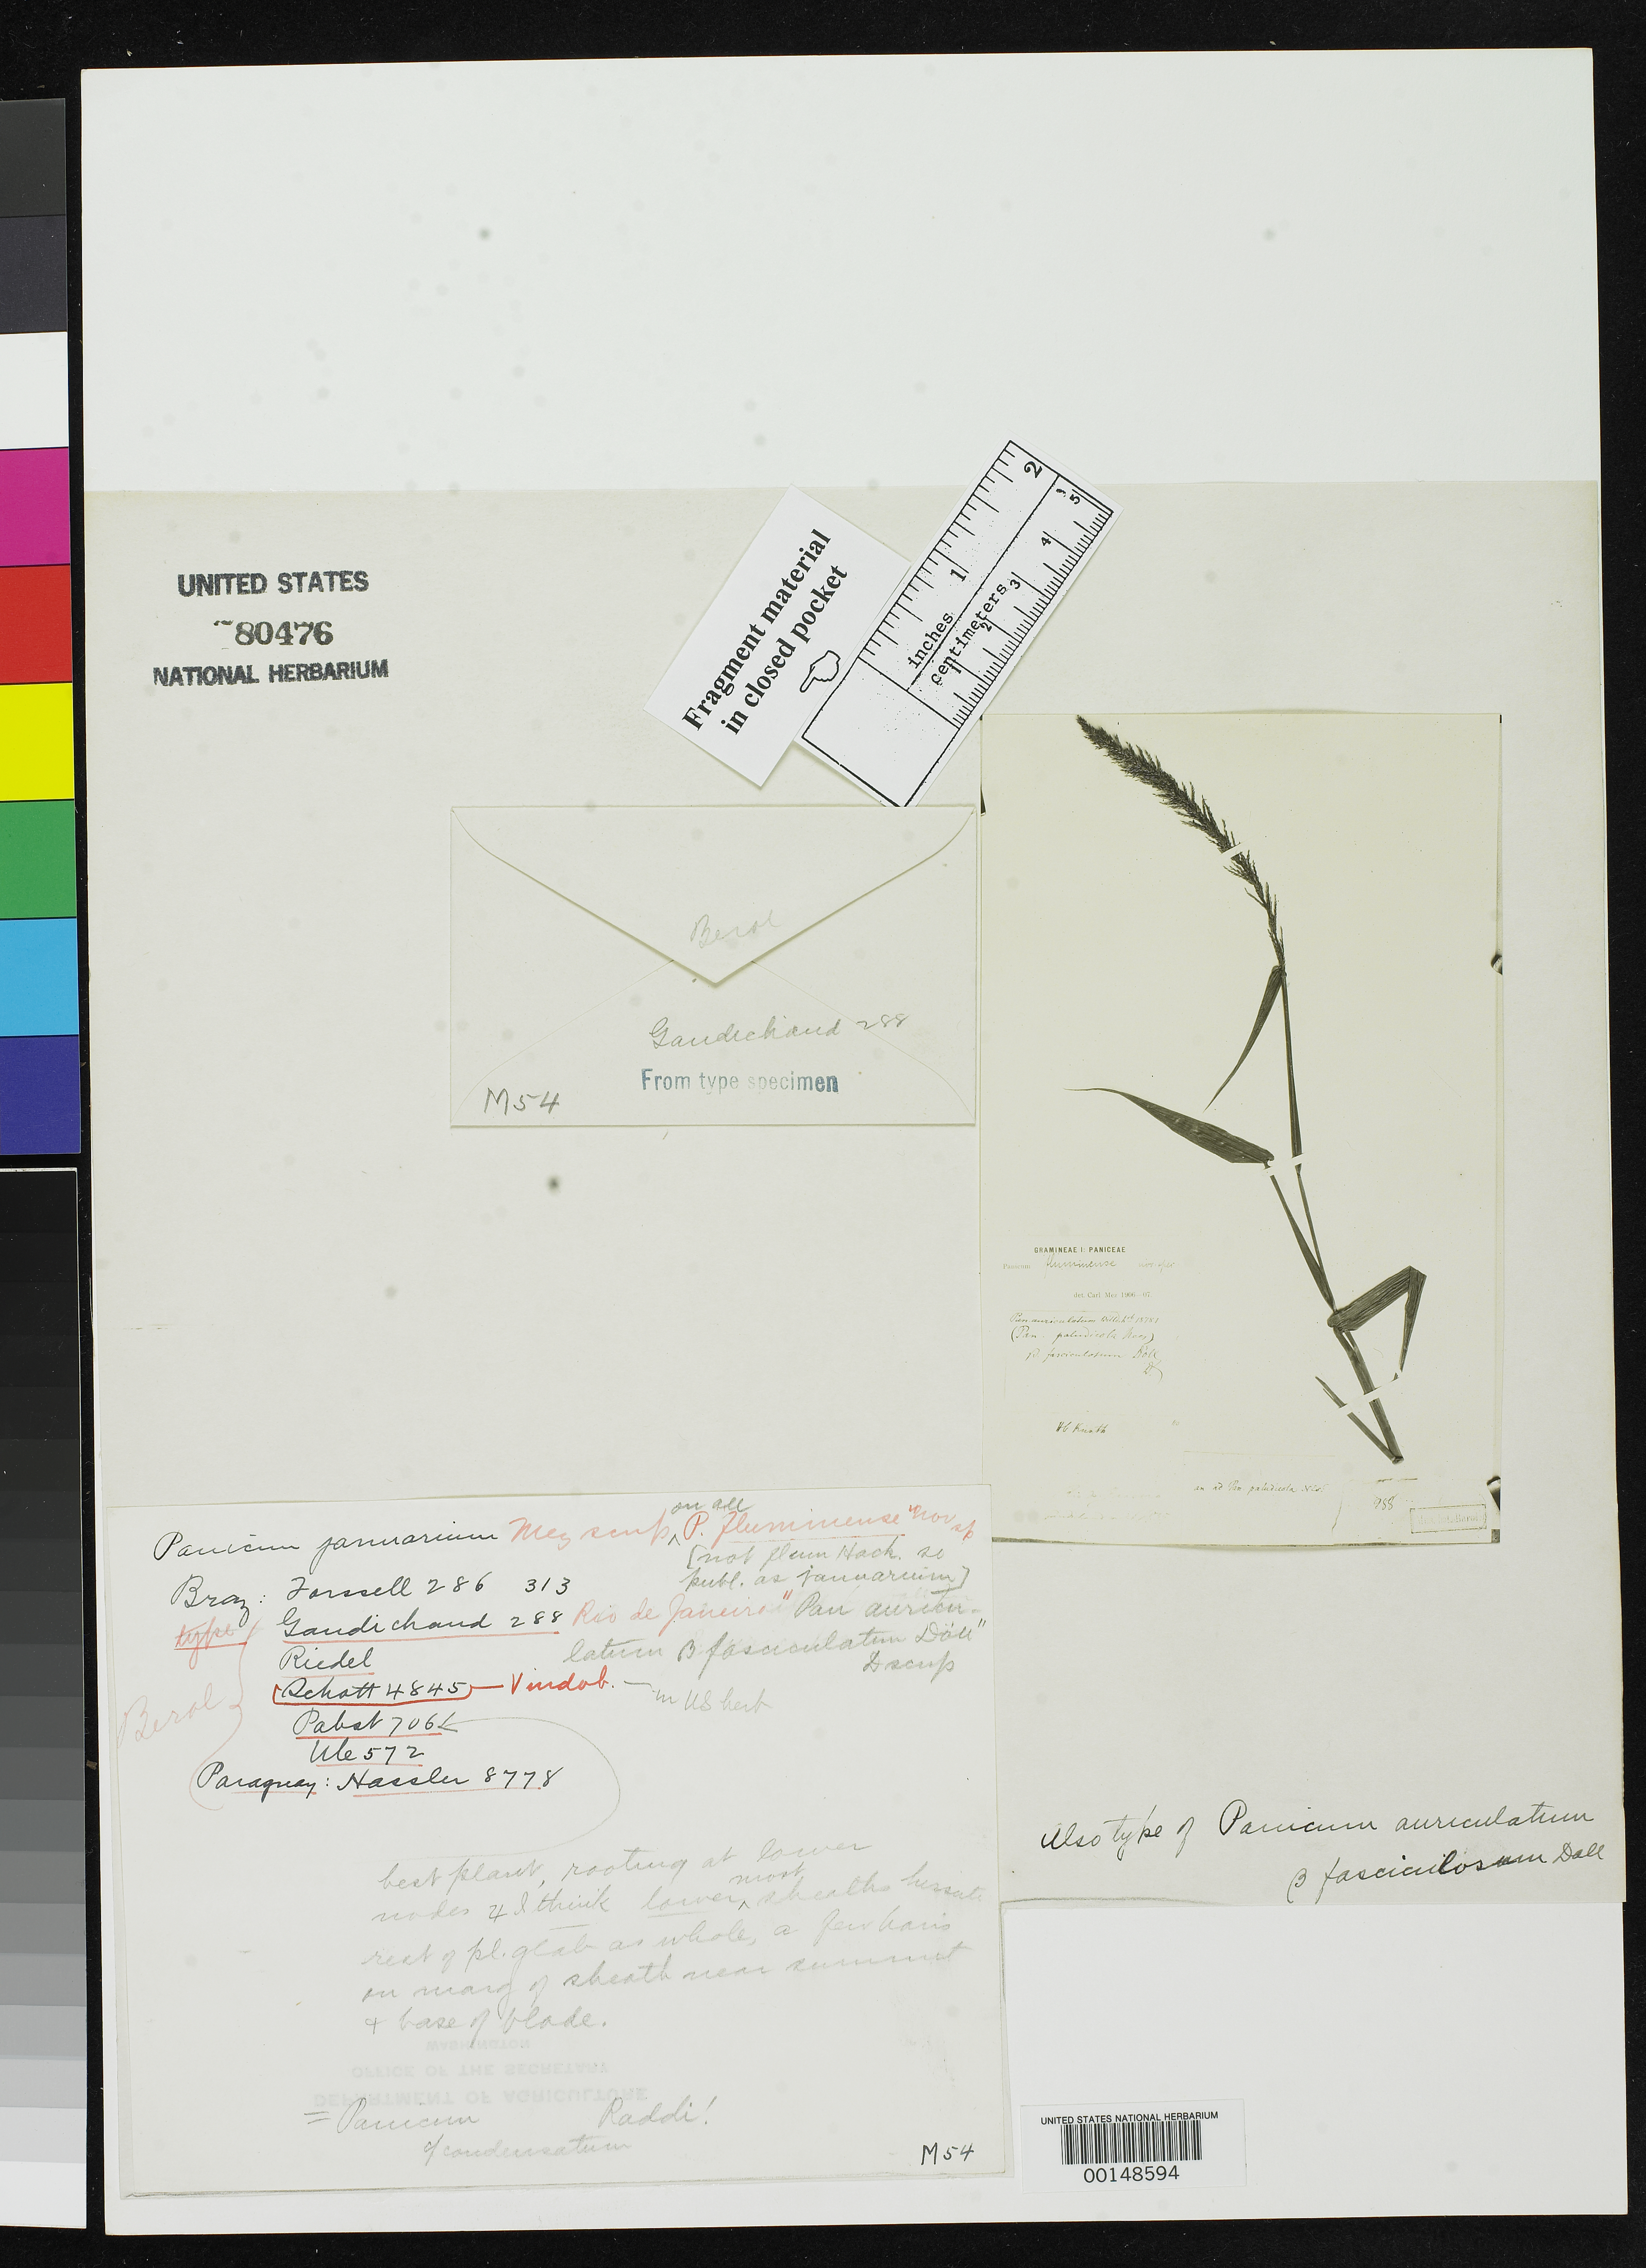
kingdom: Plantae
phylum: Tracheophyta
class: Liliopsida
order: Poales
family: Poaceae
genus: Panicum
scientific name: Panicum auriculatum var. fasciculosum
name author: Döll in Mart.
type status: Type Collection; Isosyntype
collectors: C. Gaudichaud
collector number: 288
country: Brazil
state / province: Rio de Janeiro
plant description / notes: Photograph and fragmentary material of type specimen ex herb. Berlin. Note that this specimen (Gaudichaud 288) is also one of the syntypes of Panicum januarium Mez (and is filed under that name in the type herbarium)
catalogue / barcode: US 80476